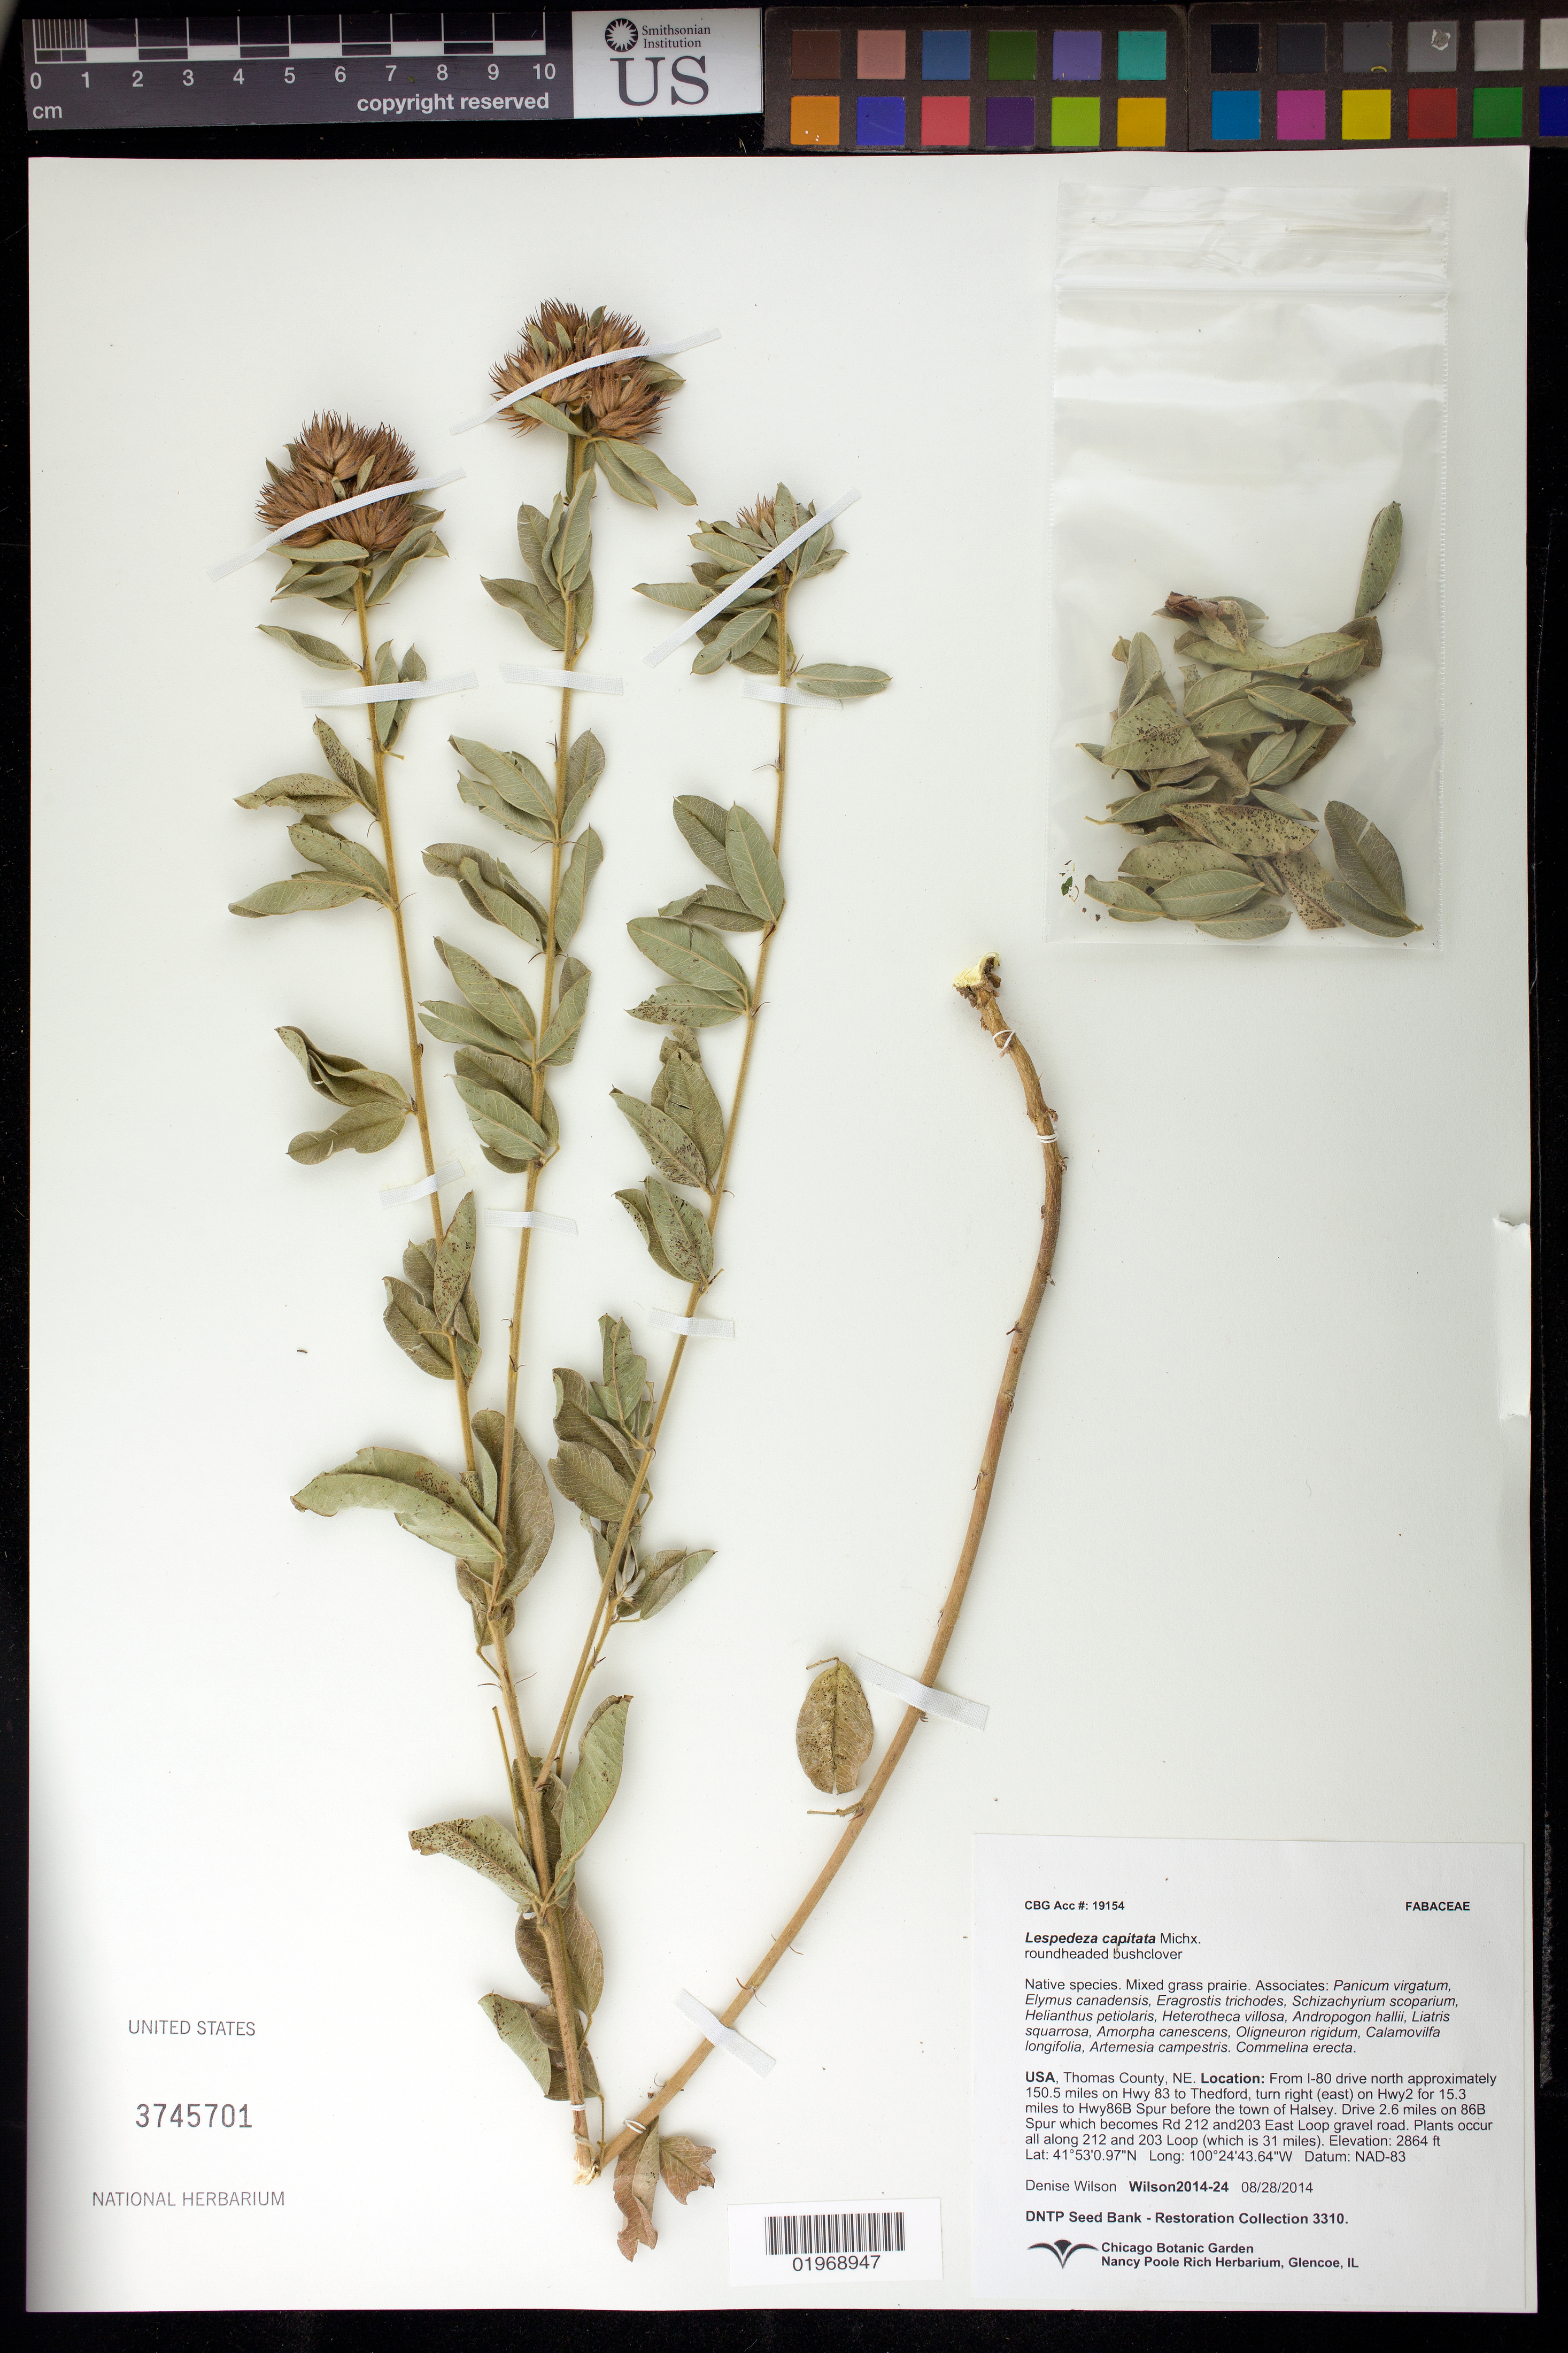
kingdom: Plantae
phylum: Tracheophyta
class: Magnoliopsida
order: Fabales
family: Fabaceae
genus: Lespedeza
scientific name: Lespedeza capitata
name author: Michx.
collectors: D. Wilson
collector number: Wilson2014-24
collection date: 2014-08-28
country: United States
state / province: Nebraska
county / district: Thomas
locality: Along 212 Rd and 203 Loop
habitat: Mixed grass prairie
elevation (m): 873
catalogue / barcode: US 3745701